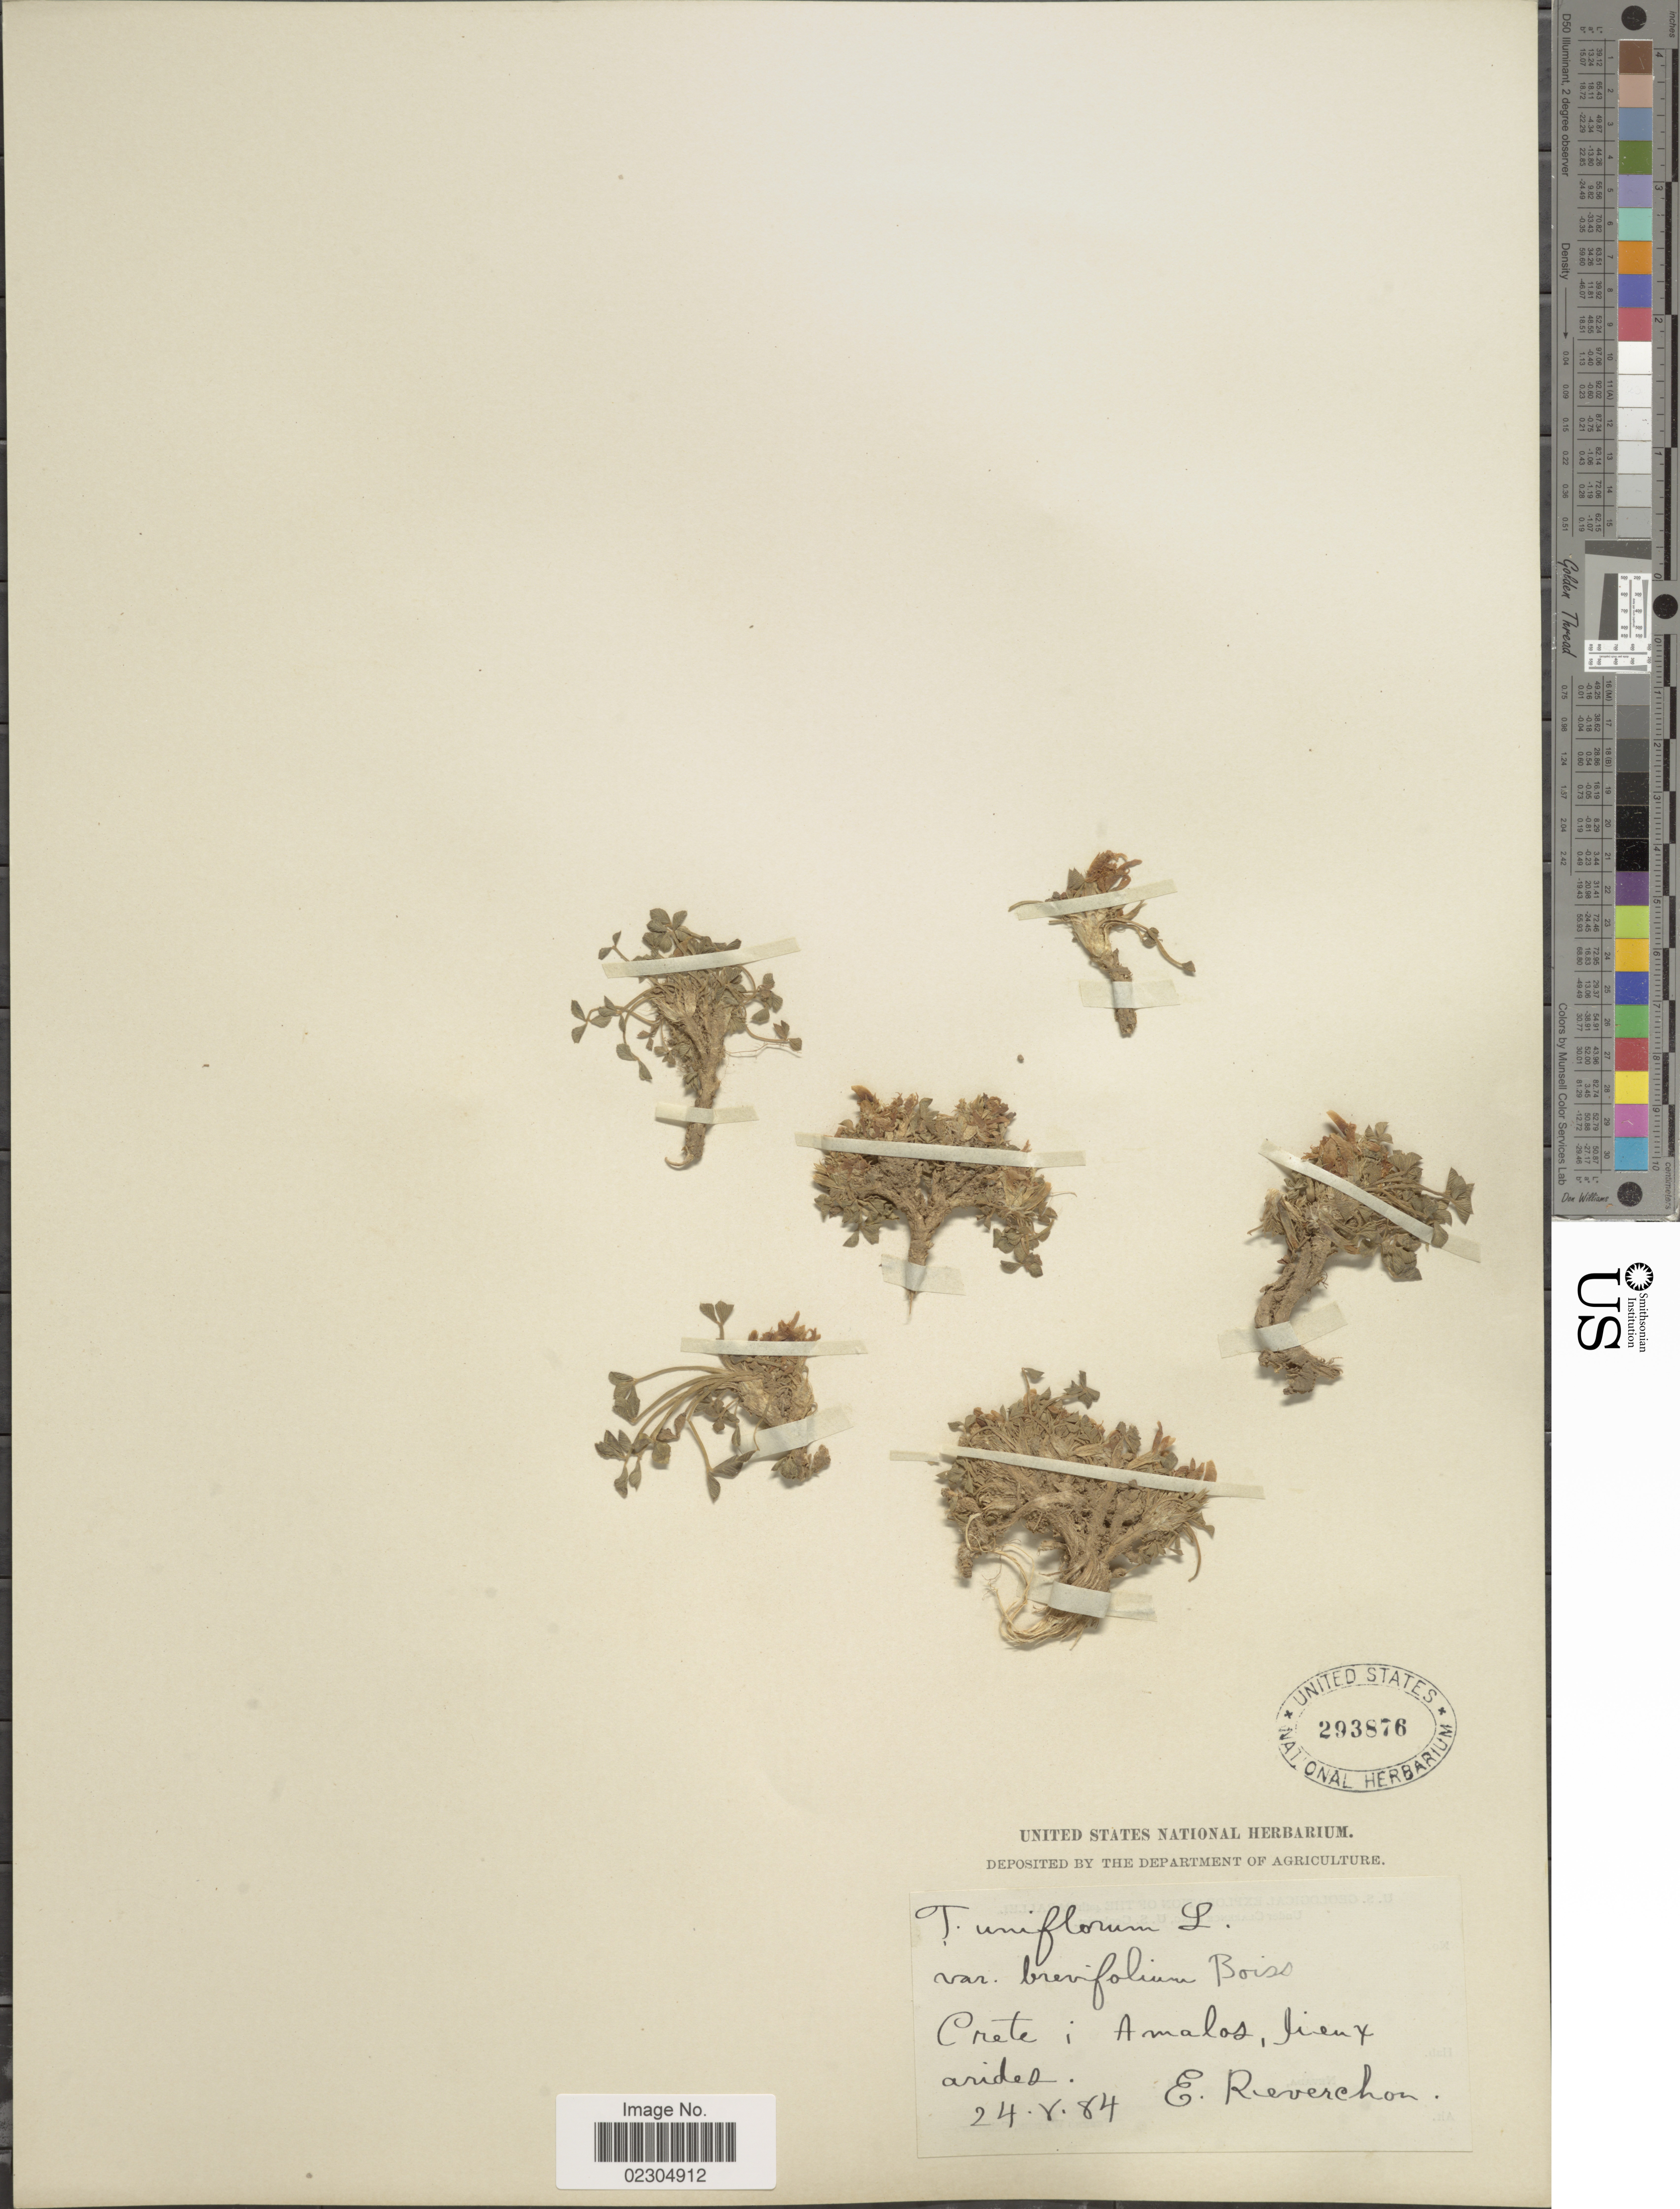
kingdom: Plantae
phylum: Tracheophyta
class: Magnoliopsida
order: Fabales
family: Fabaceae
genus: Trifolium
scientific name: Trifolium uniflorum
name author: L.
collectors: E. Reverchon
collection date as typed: Transcribed d/m/y: 24/5/84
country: Greece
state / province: Crete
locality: Crete i Amalos, Jieny arides.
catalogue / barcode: US 293876